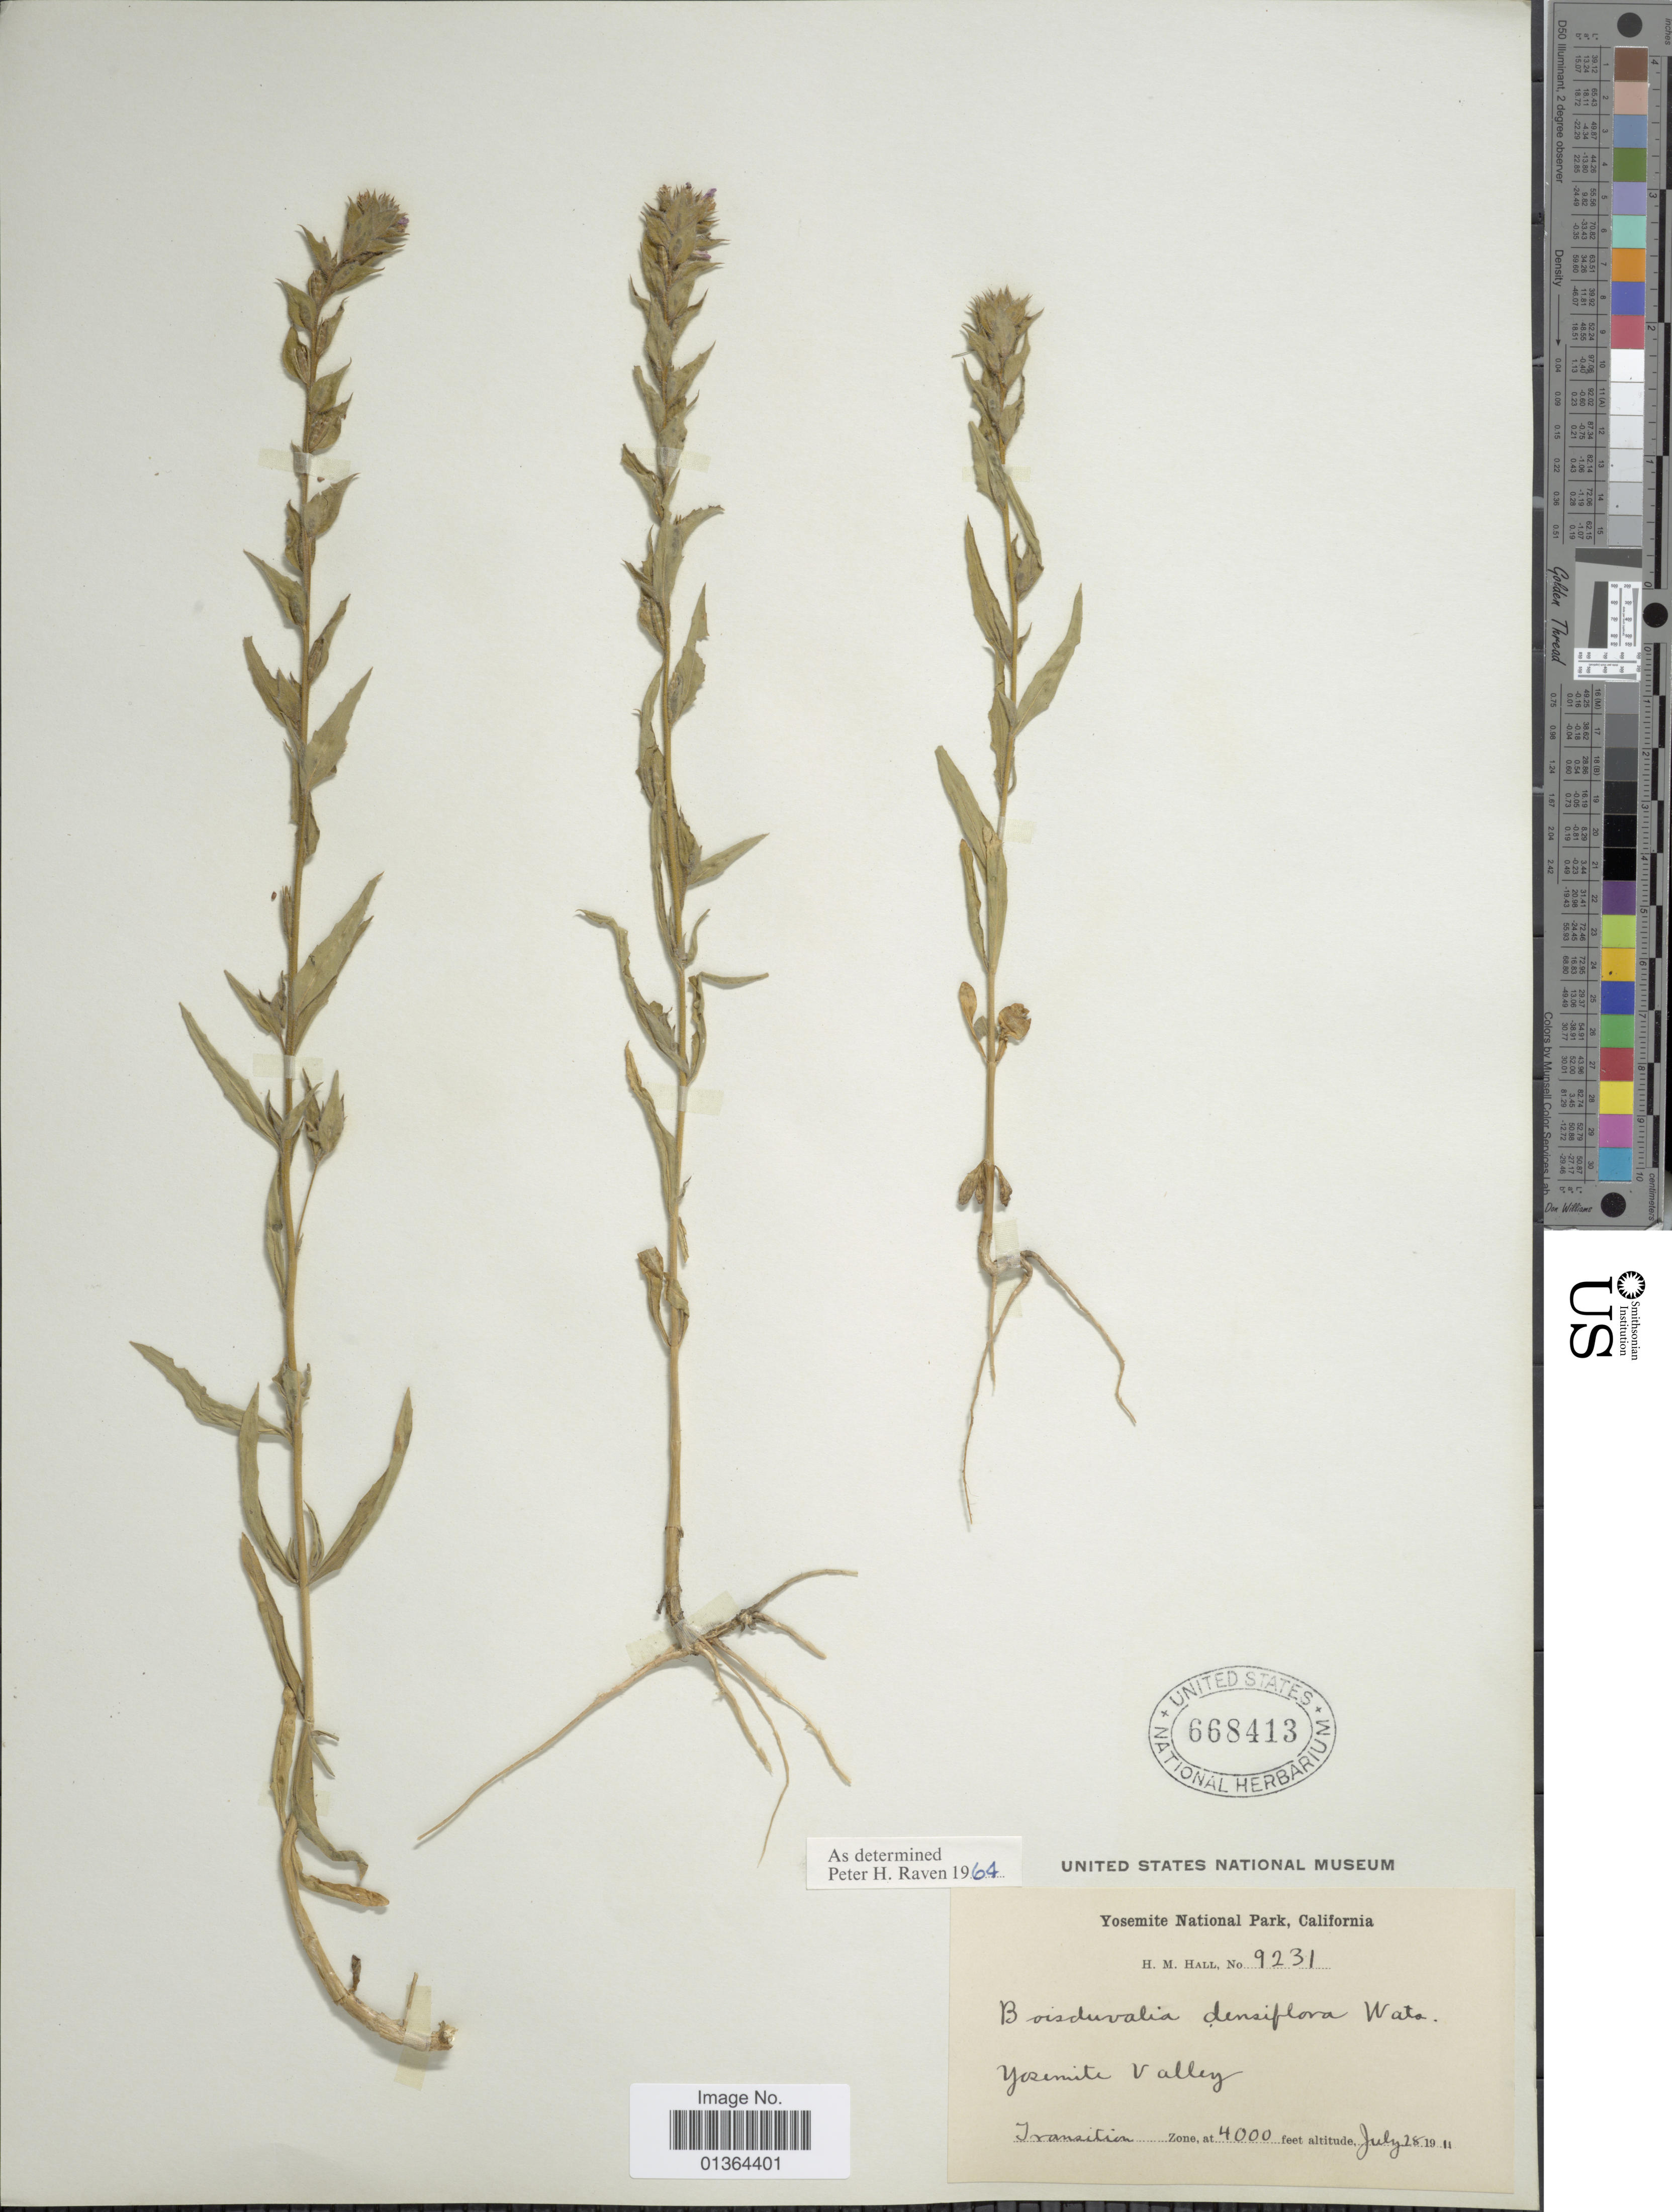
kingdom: Plantae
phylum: Tracheophyta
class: Magnoliopsida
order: Myrtales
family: Onagraceae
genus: Epilobium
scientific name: Epilobium densiflorum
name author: (Lindl.) Hoch & P.H. Raven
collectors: H. Hall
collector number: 9231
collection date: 1911-07-28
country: United States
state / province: California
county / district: Mariposa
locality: Yosemite Valley, Transilvia Zone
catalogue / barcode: US 668413